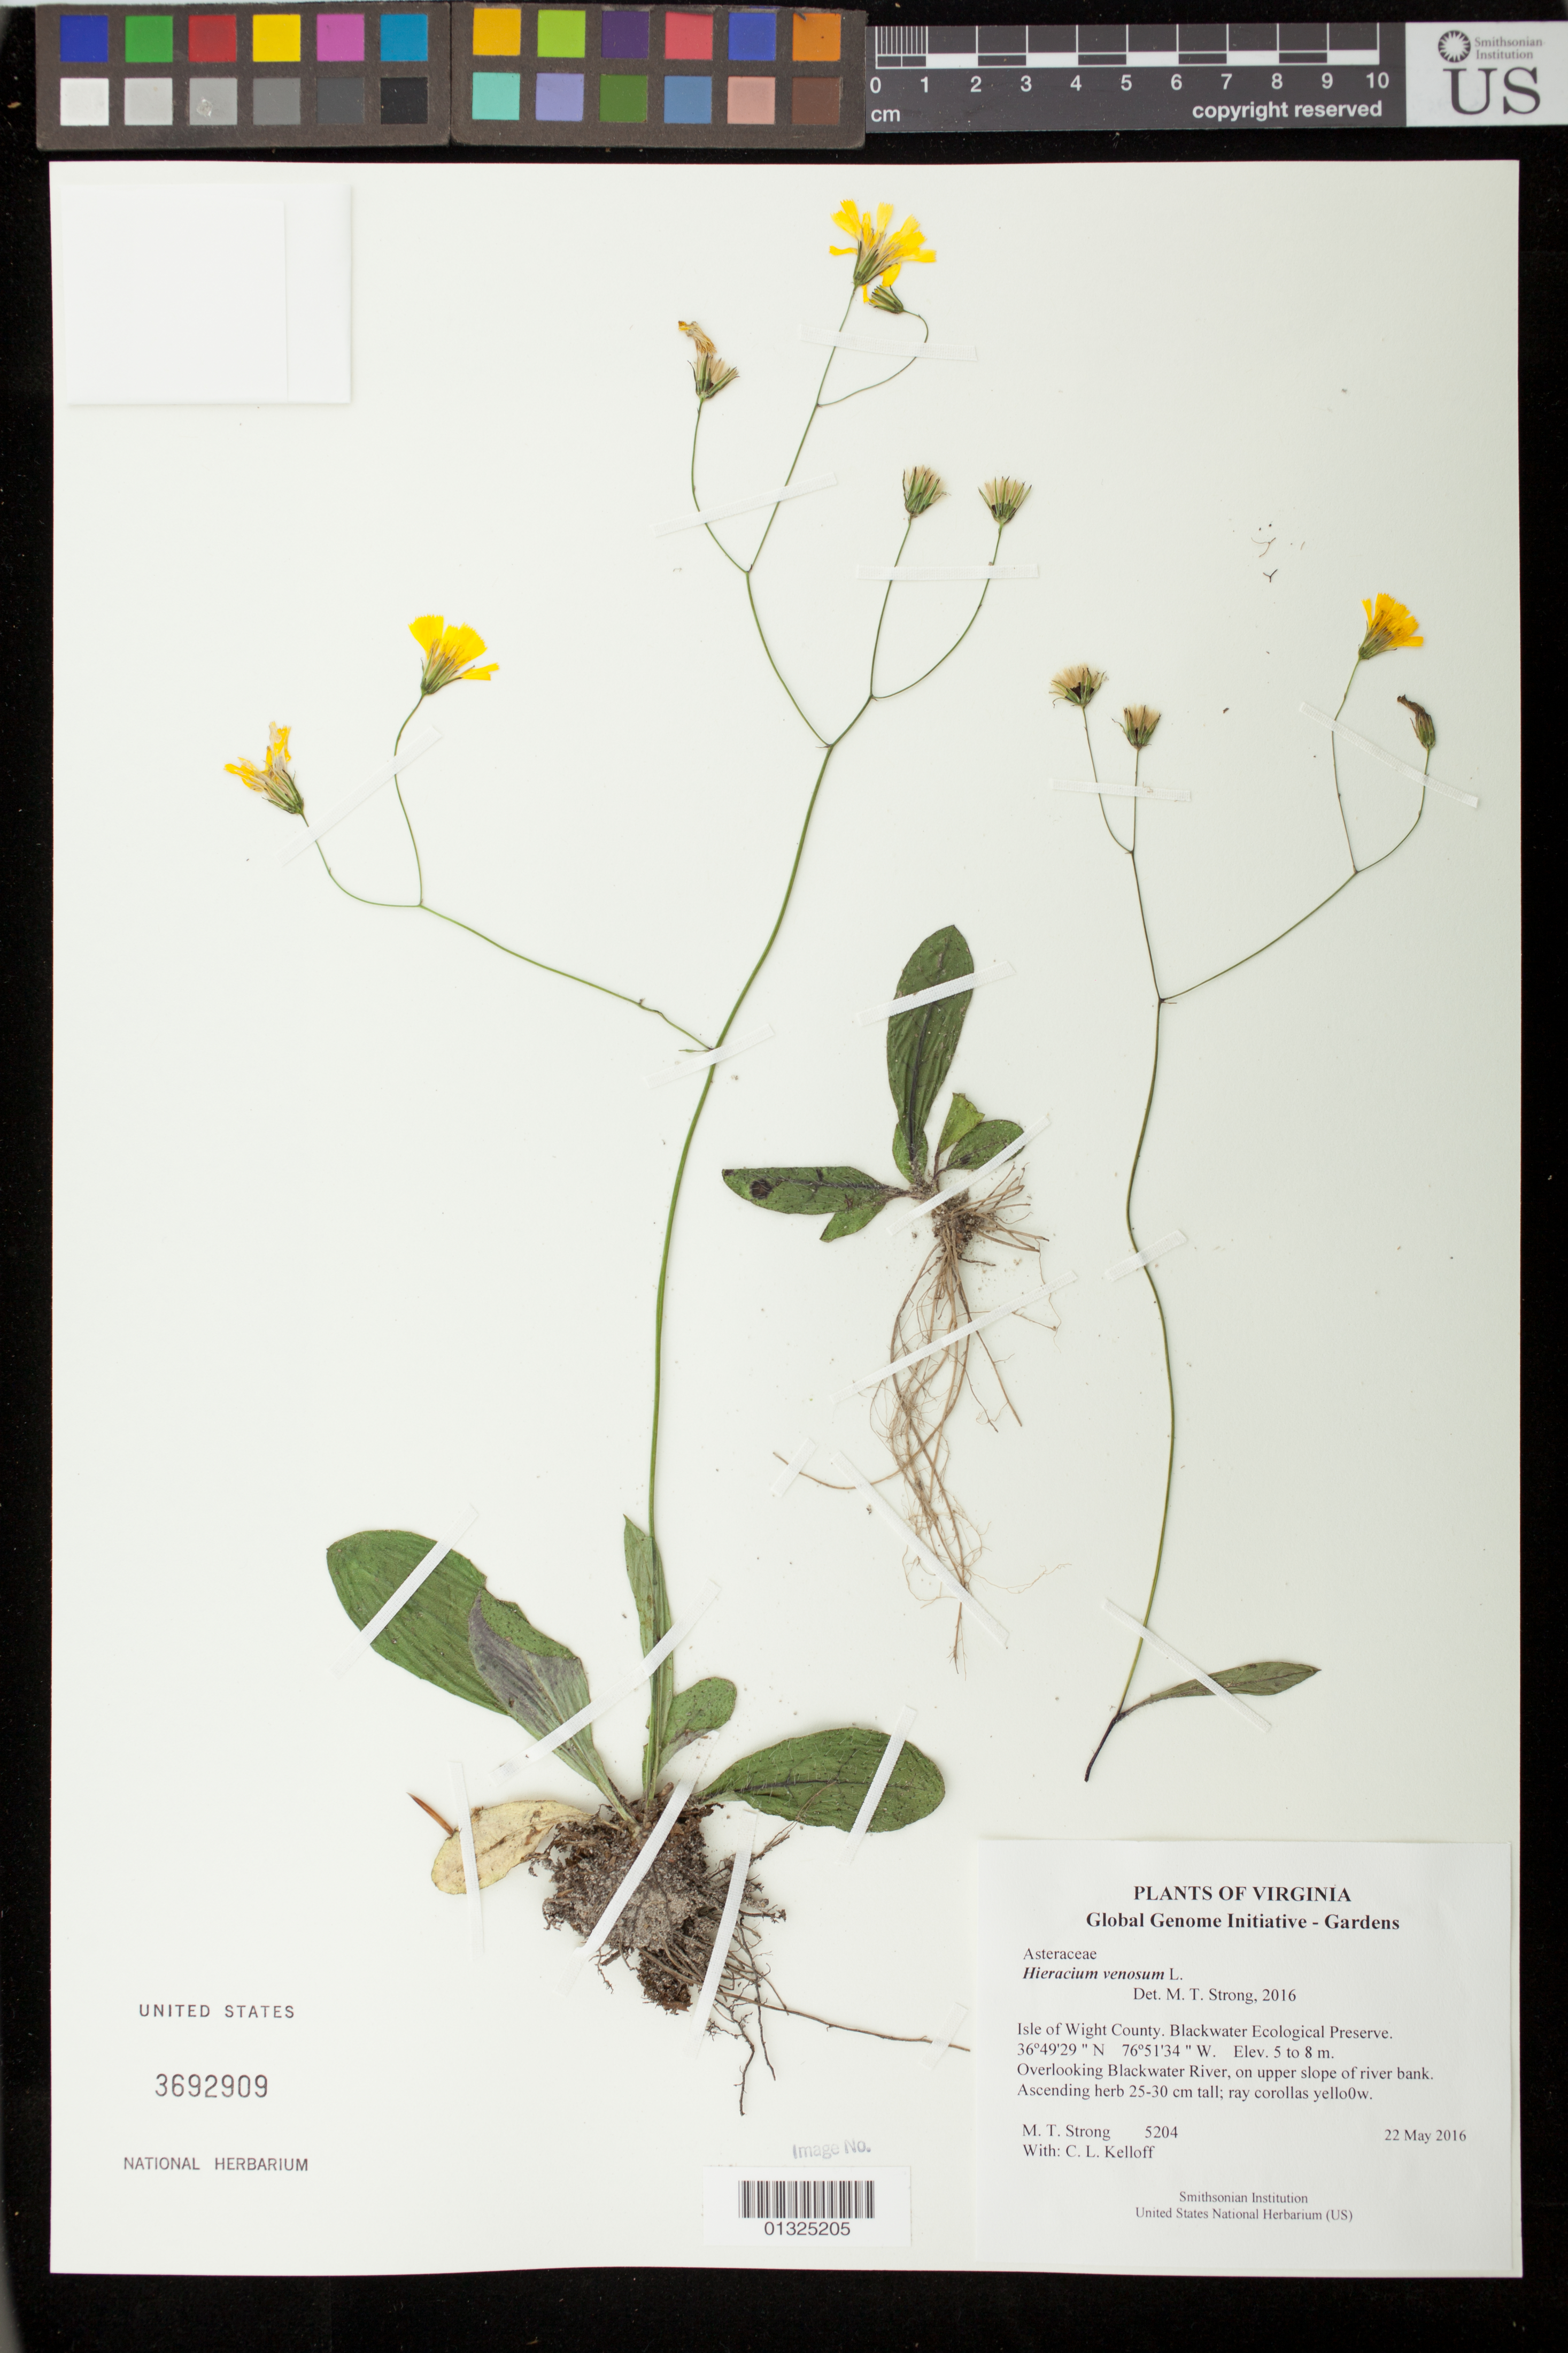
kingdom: Plantae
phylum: Tracheophyta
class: Magnoliopsida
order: Asterales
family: Asteraceae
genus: Hieracium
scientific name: Hieracium venosum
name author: L.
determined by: Strong, Mark T., (BOT), Smithsonian Institution - National Museum of Natural History (UNITED STATES)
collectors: M. T. Strong & C. L. Kelloff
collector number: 5204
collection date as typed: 22 May 2016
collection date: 2016-05-22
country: United States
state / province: Virginia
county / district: Isle of Wight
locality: Blackwater Ecological Preserve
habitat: Overlooking Blackwater River, on upper slope of river bank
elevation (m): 5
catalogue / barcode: US 3692909